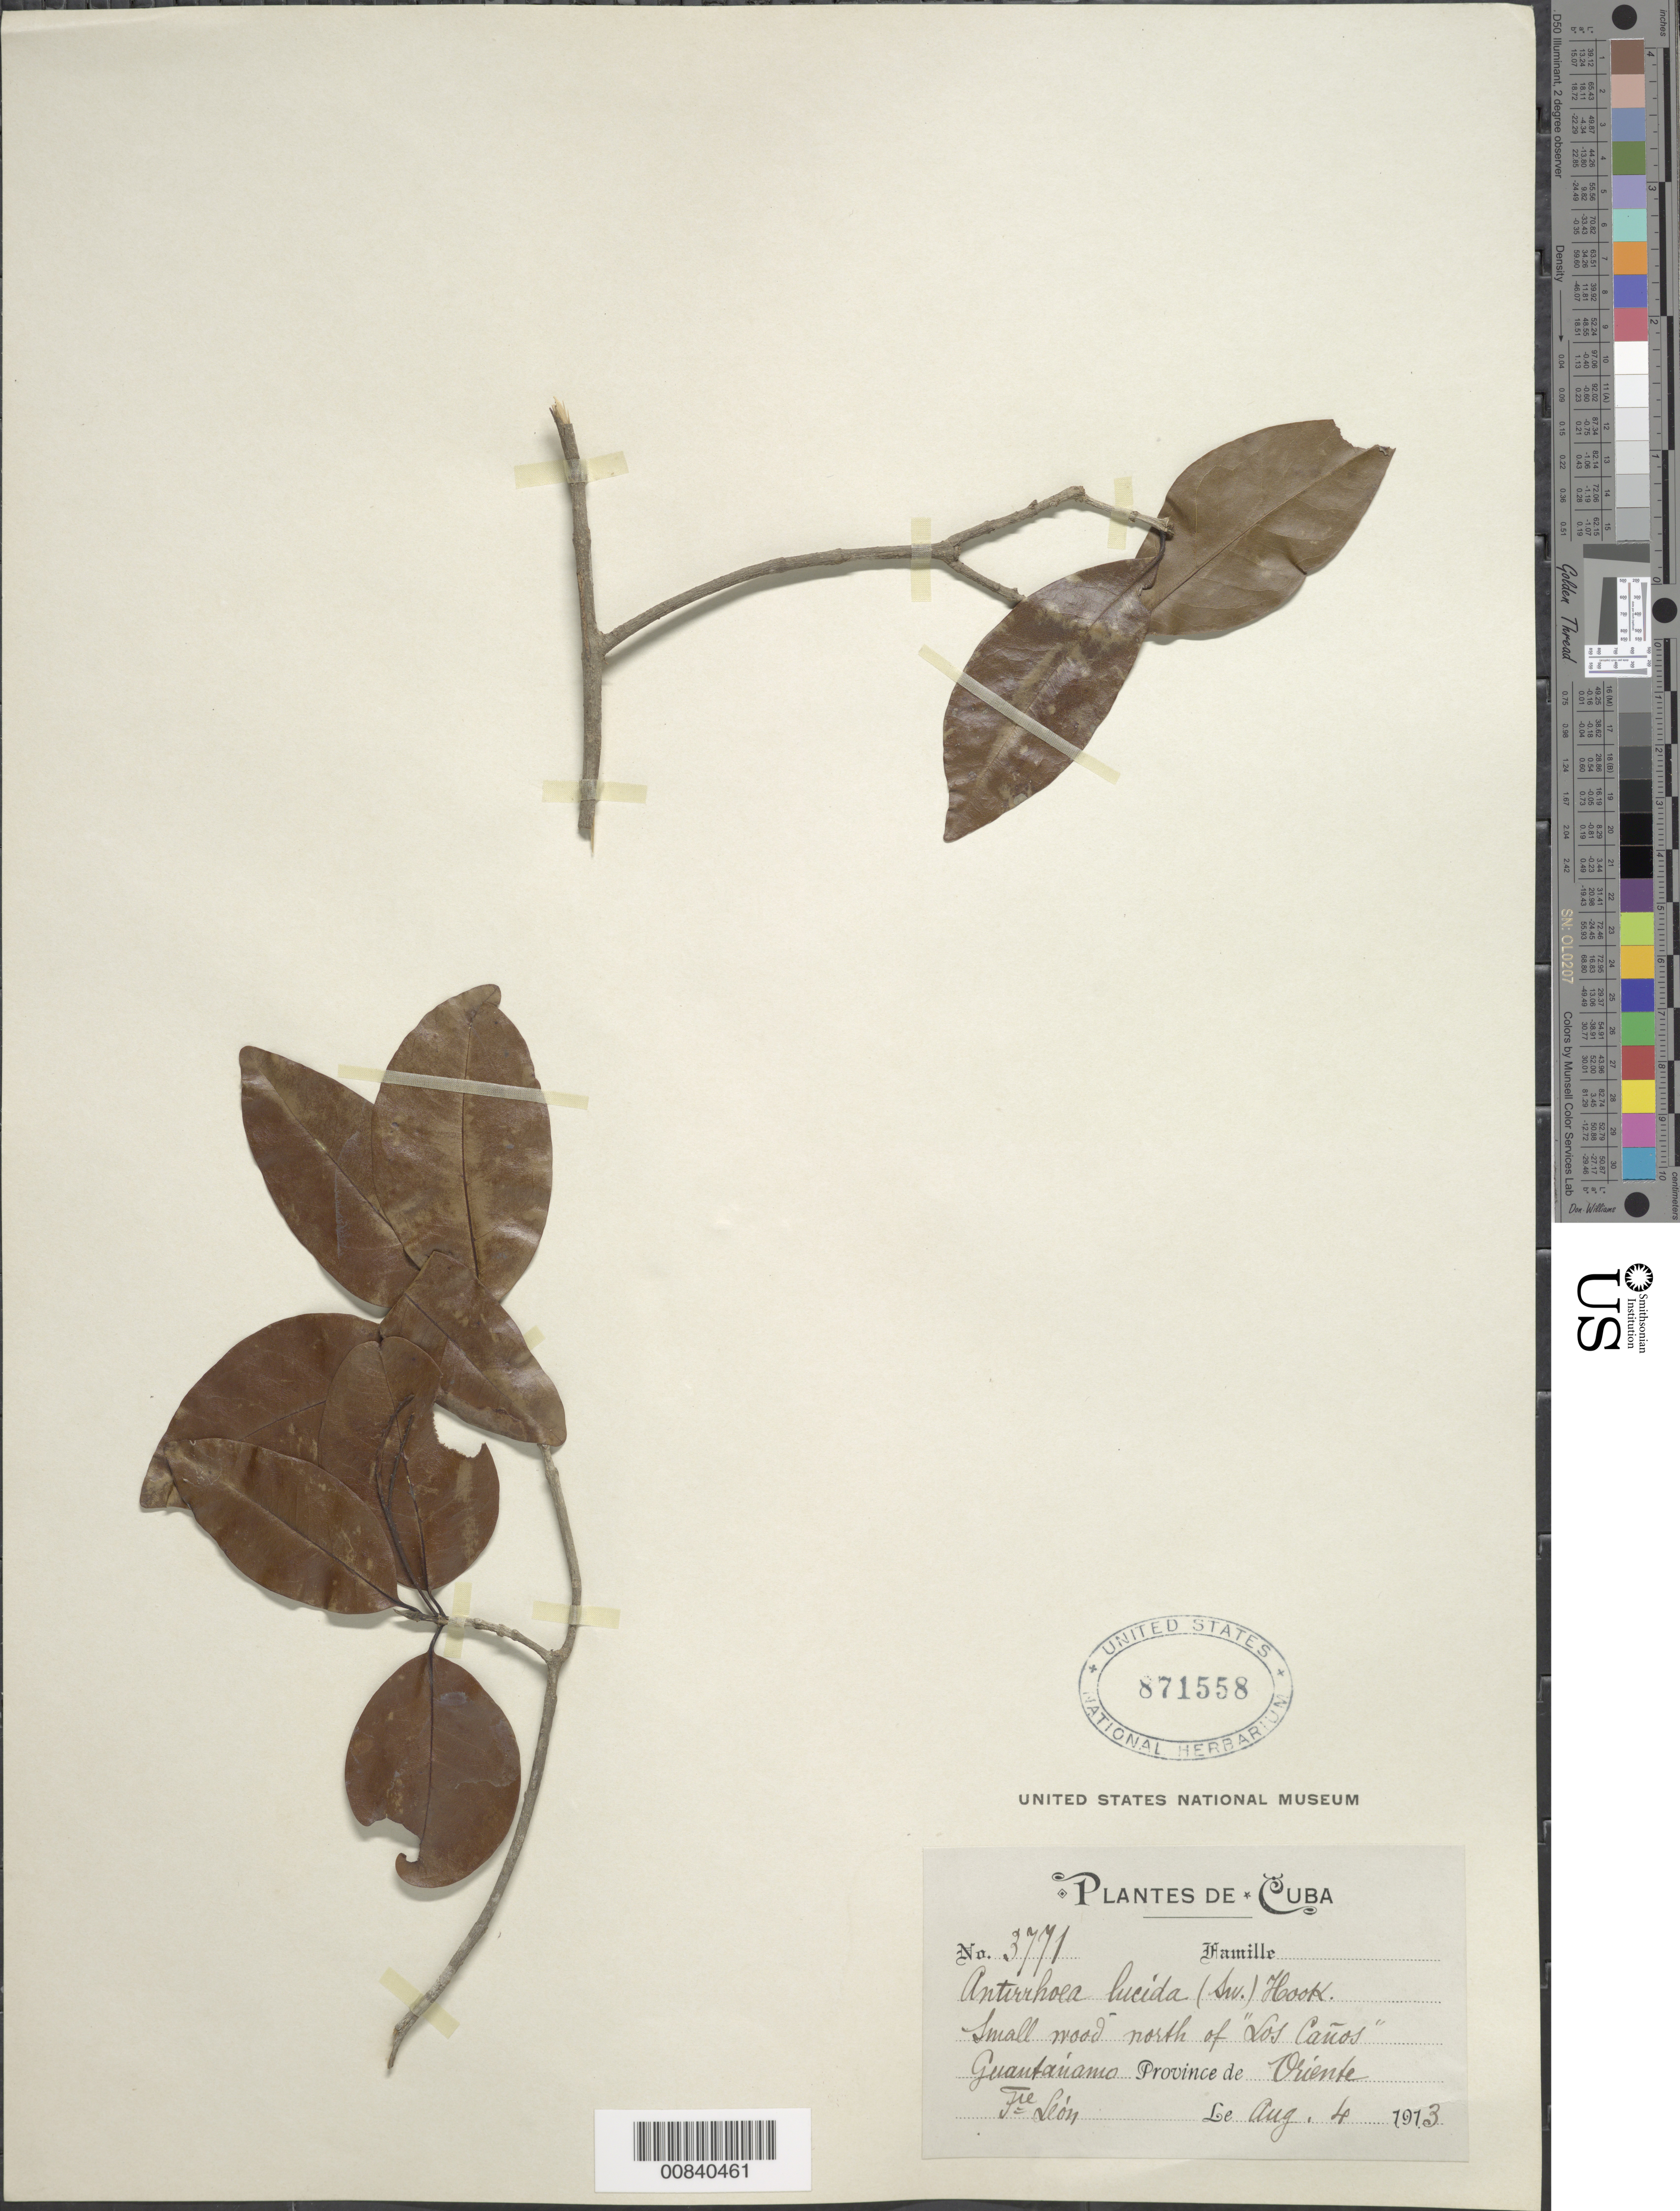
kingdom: Plantae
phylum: Tracheophyta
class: Magnoliopsida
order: Gentianales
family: Rubiaceae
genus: Stenostomum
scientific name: Stenostomum lucidum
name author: (Sw.) C.F. Gaertn.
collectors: Bro. León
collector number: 3771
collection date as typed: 04 Aug 1913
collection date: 1913-08-04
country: Cuba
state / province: Oriente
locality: Wood north of Los Caños. Guantanamo.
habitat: Small wood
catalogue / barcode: US 871558